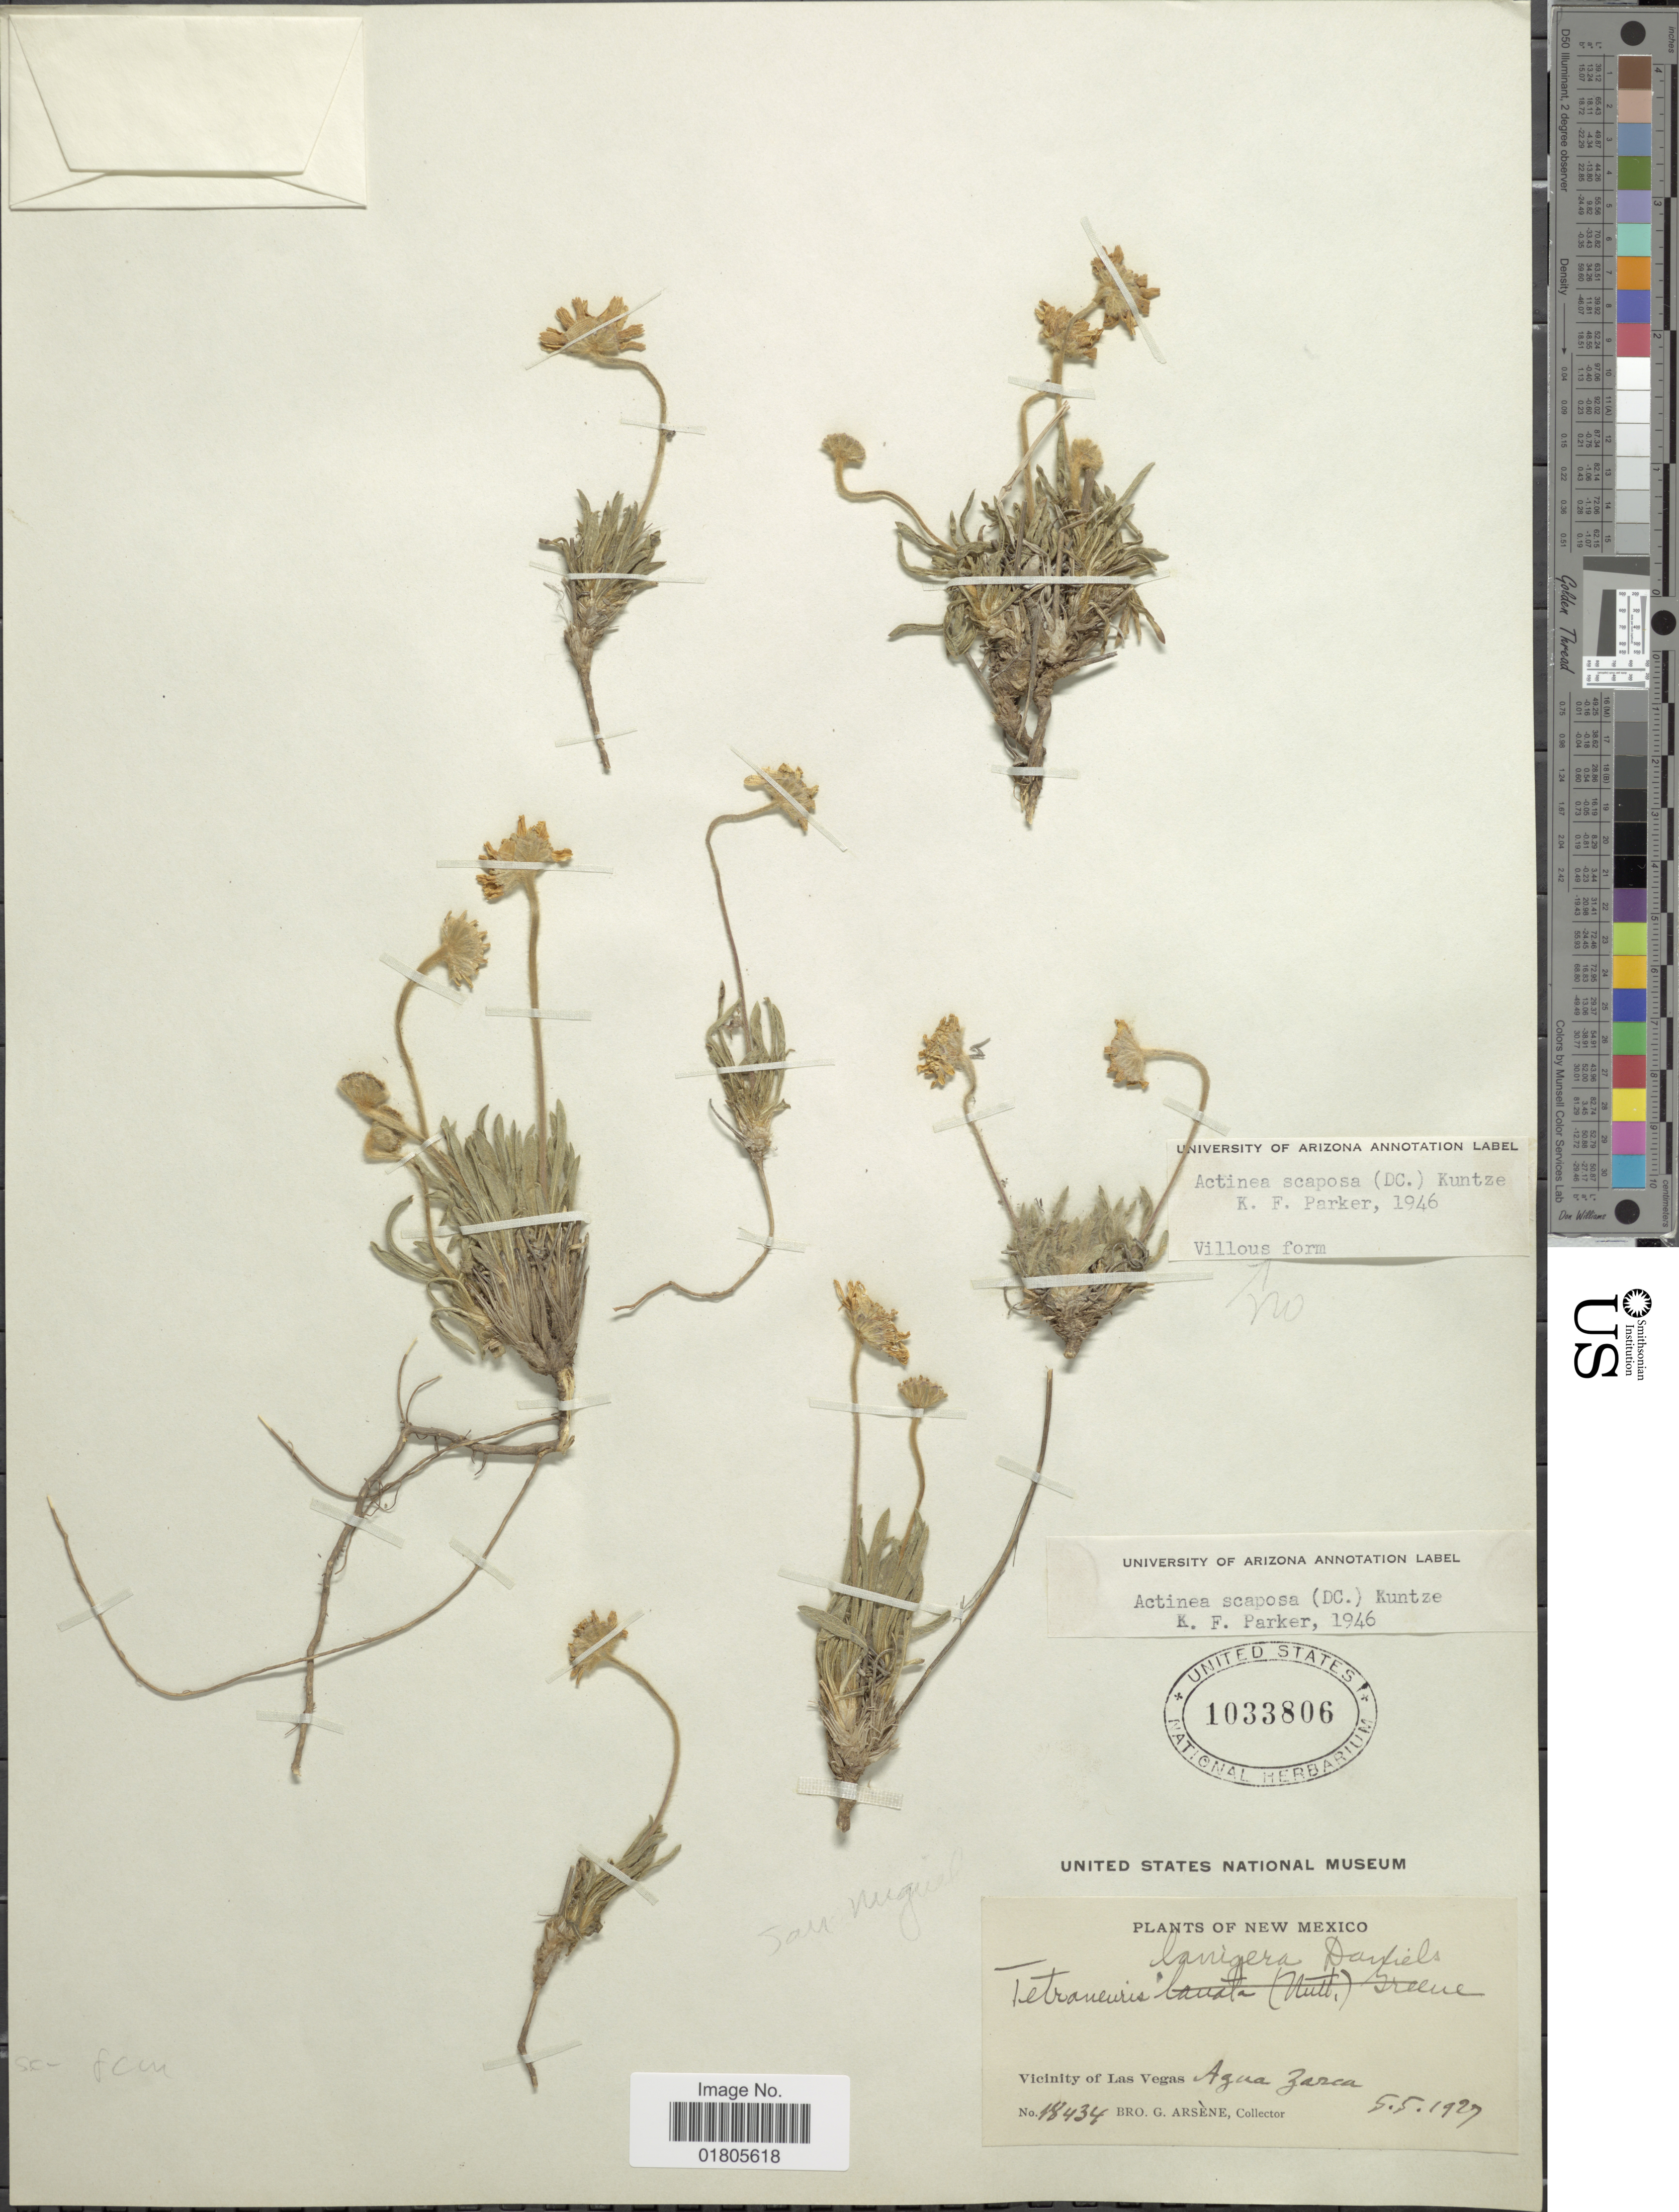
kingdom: Plantae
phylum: Tracheophyta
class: Magnoliopsida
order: Asterales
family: Asteraceae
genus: Actinea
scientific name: Actinea scaposa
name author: (DC.) Kuntze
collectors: Bro. G. Arsène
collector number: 18434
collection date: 1927-05-05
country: United States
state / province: New Mexico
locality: Vicinity of Las Vegas Agua Zarca, San Miguel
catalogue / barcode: US 1033806